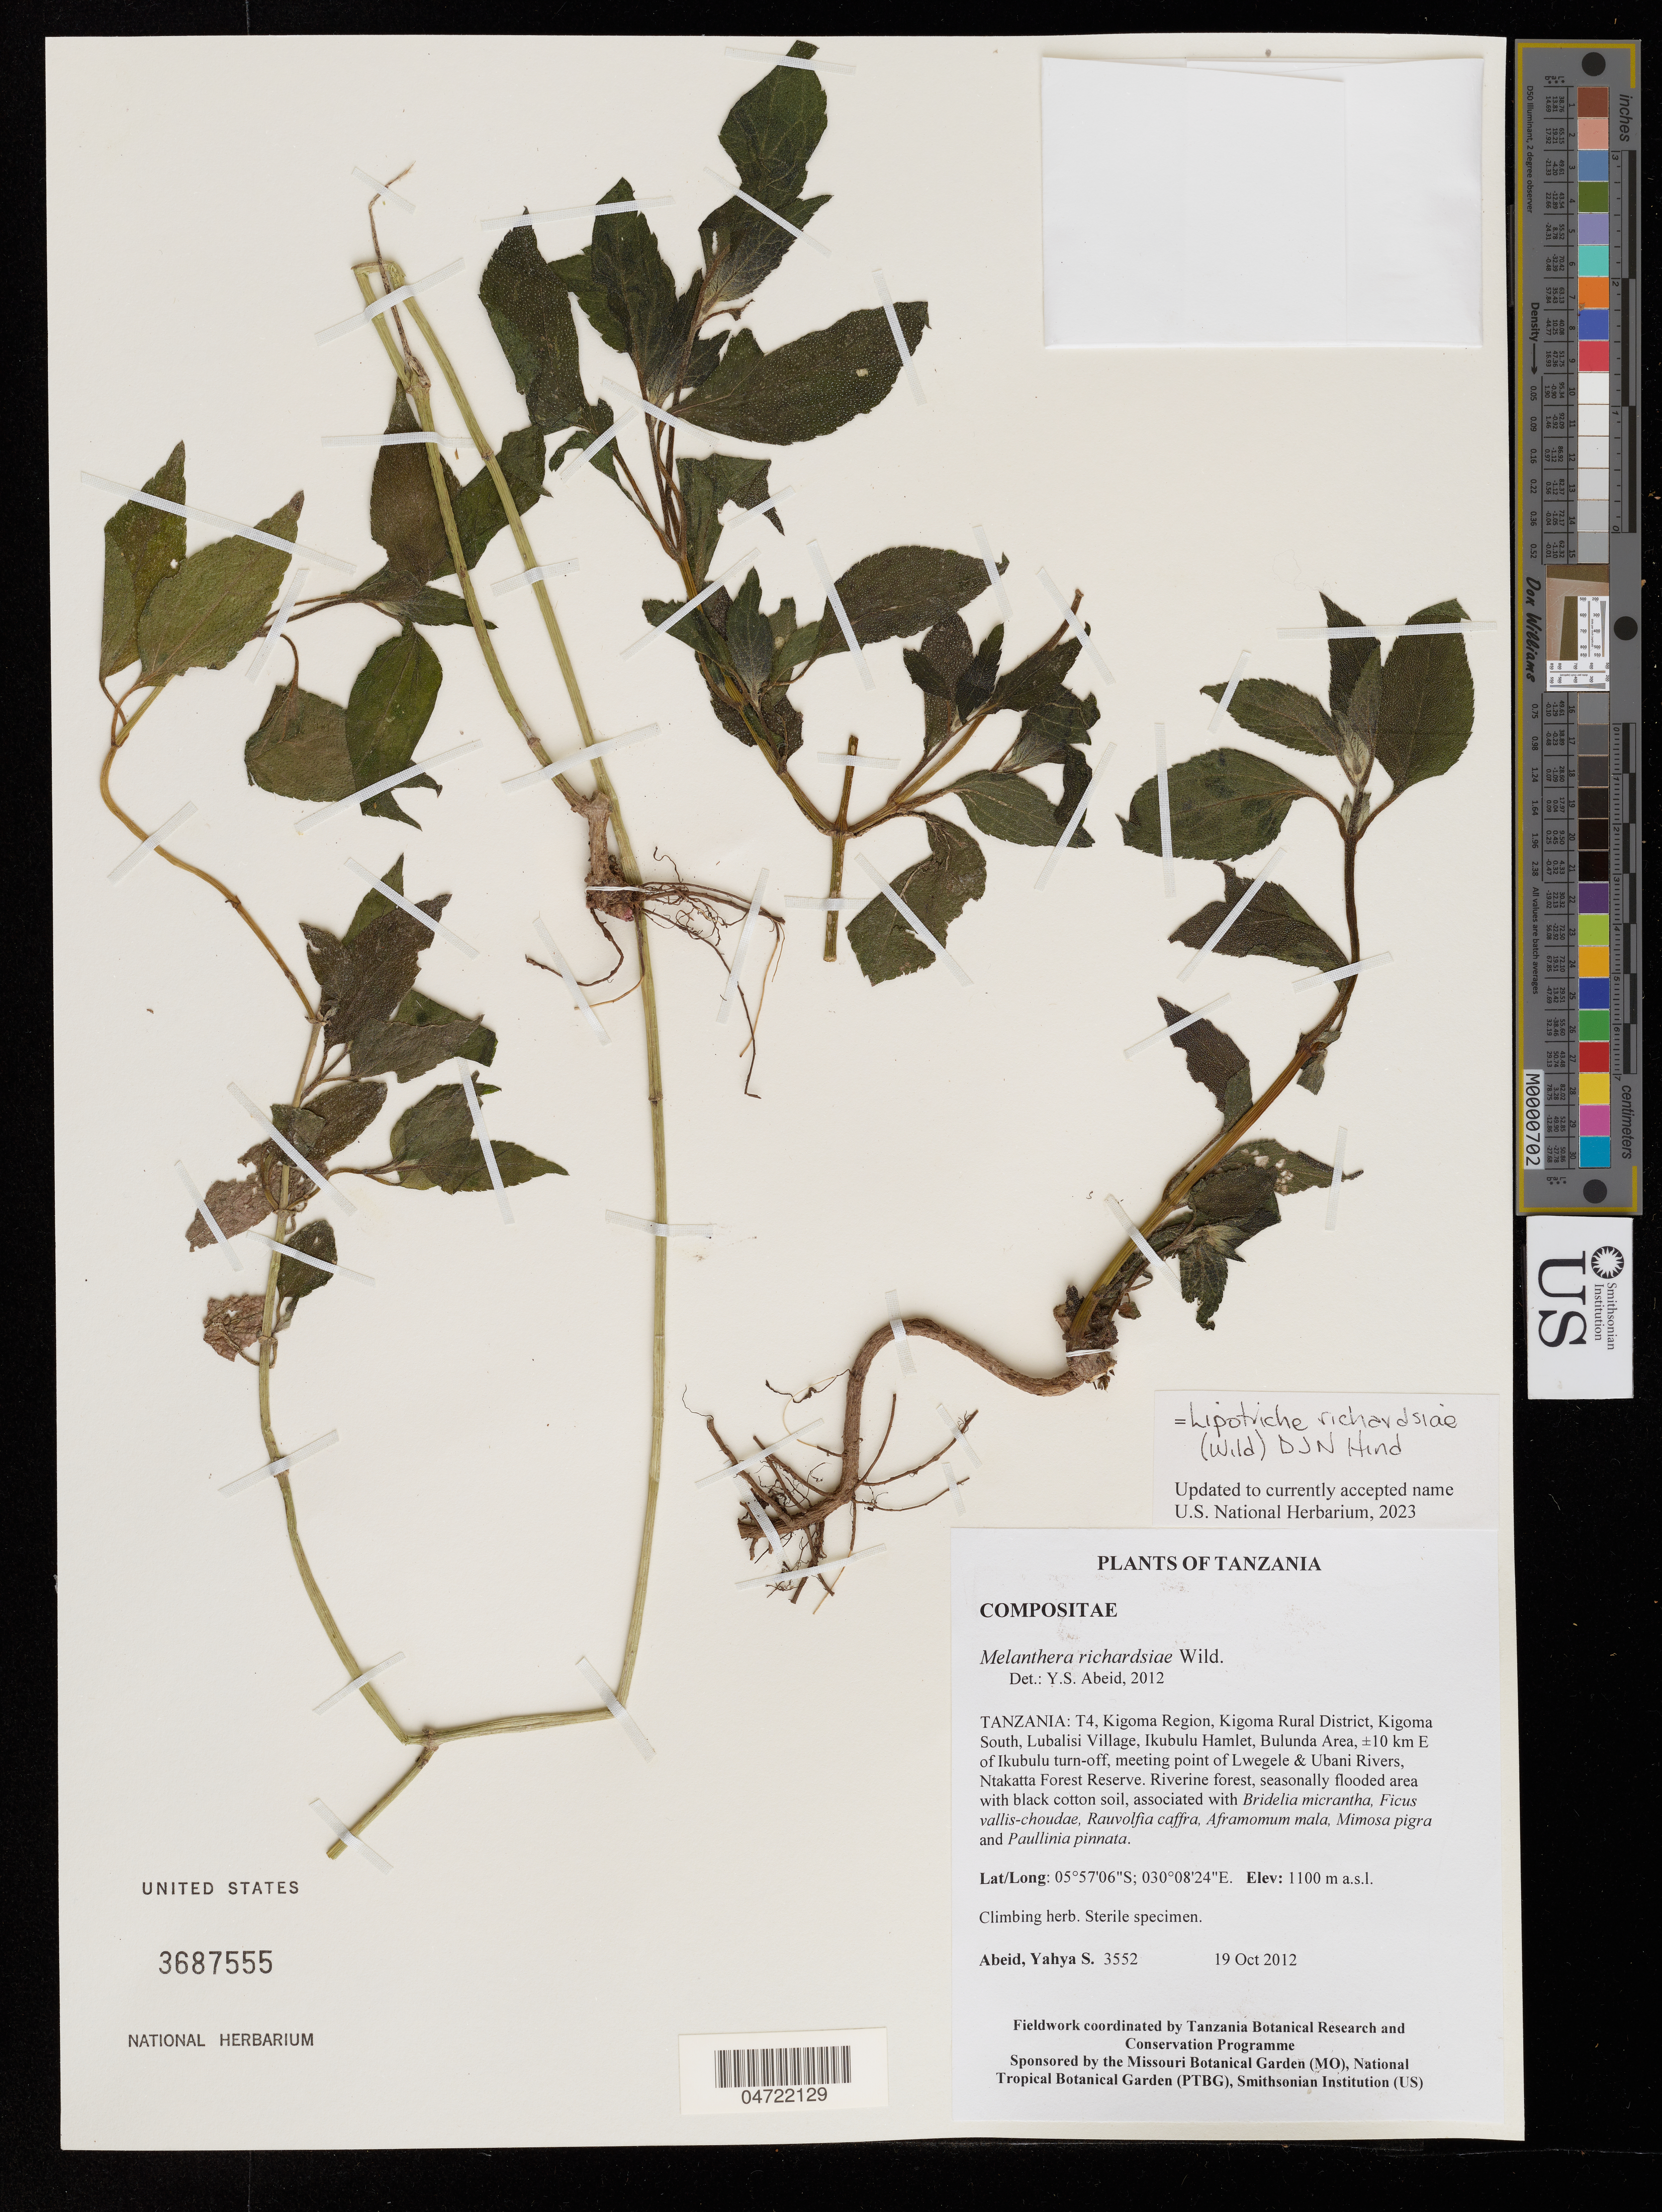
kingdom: Plantae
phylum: Tracheophyta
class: Magnoliopsida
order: Asterales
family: Asteraceae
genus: Lipotriche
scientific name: Lipotriche richardsiae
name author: (Wild) D.J.N. Hind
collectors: Y. Abeid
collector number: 3552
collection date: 2012-10-19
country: Tanzania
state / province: Kigoma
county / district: Kigoma Rural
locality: Kigoma South, Lubalisi Village, Ikubulu Hamlet, Bulund Area, ca. km E of Ikubulu turn-off, meeting point of Lwegele & Urbani River, Ntakatta Forest Reserve.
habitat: Riverine forest, seasonally flooded area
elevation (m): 1100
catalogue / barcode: US 3687555